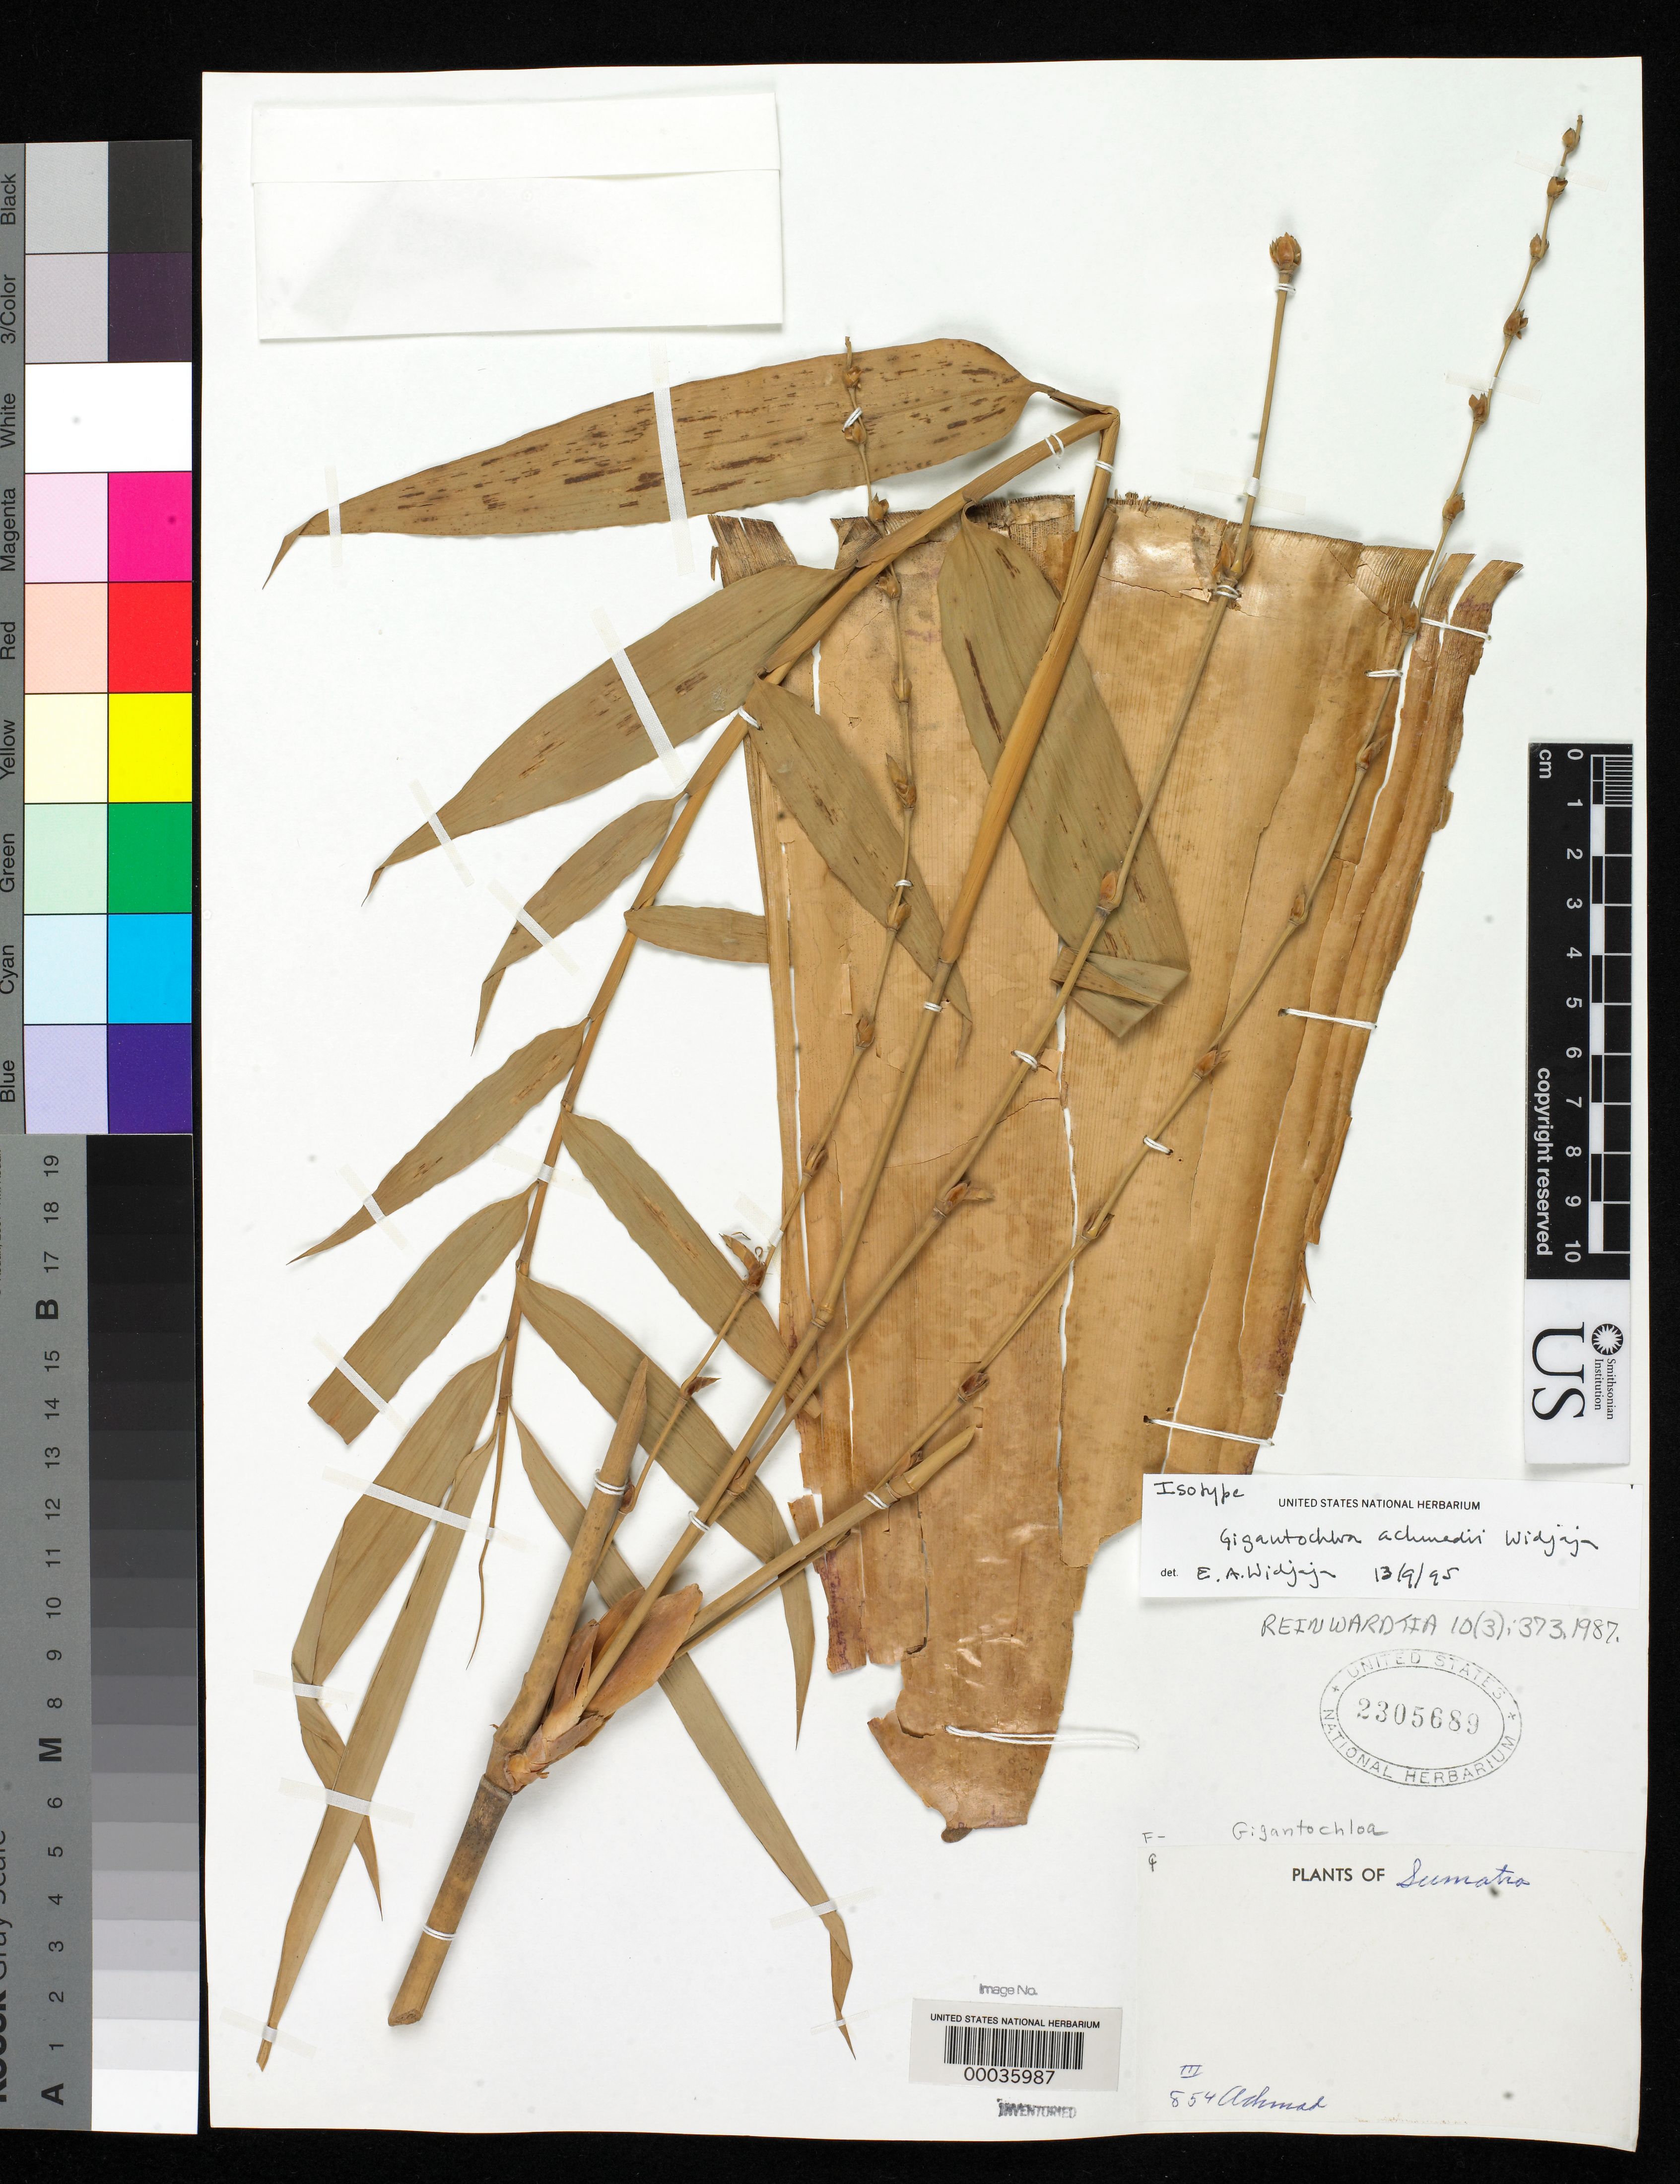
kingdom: Plantae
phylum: Tracheophyta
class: Liliopsida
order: Poales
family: Poaceae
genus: Gigantochloa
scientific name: Gigantochloa achmadii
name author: Widjaja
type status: Isotype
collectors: -- Achmad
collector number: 854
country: Indonesia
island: Sumatra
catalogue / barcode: US 2305689